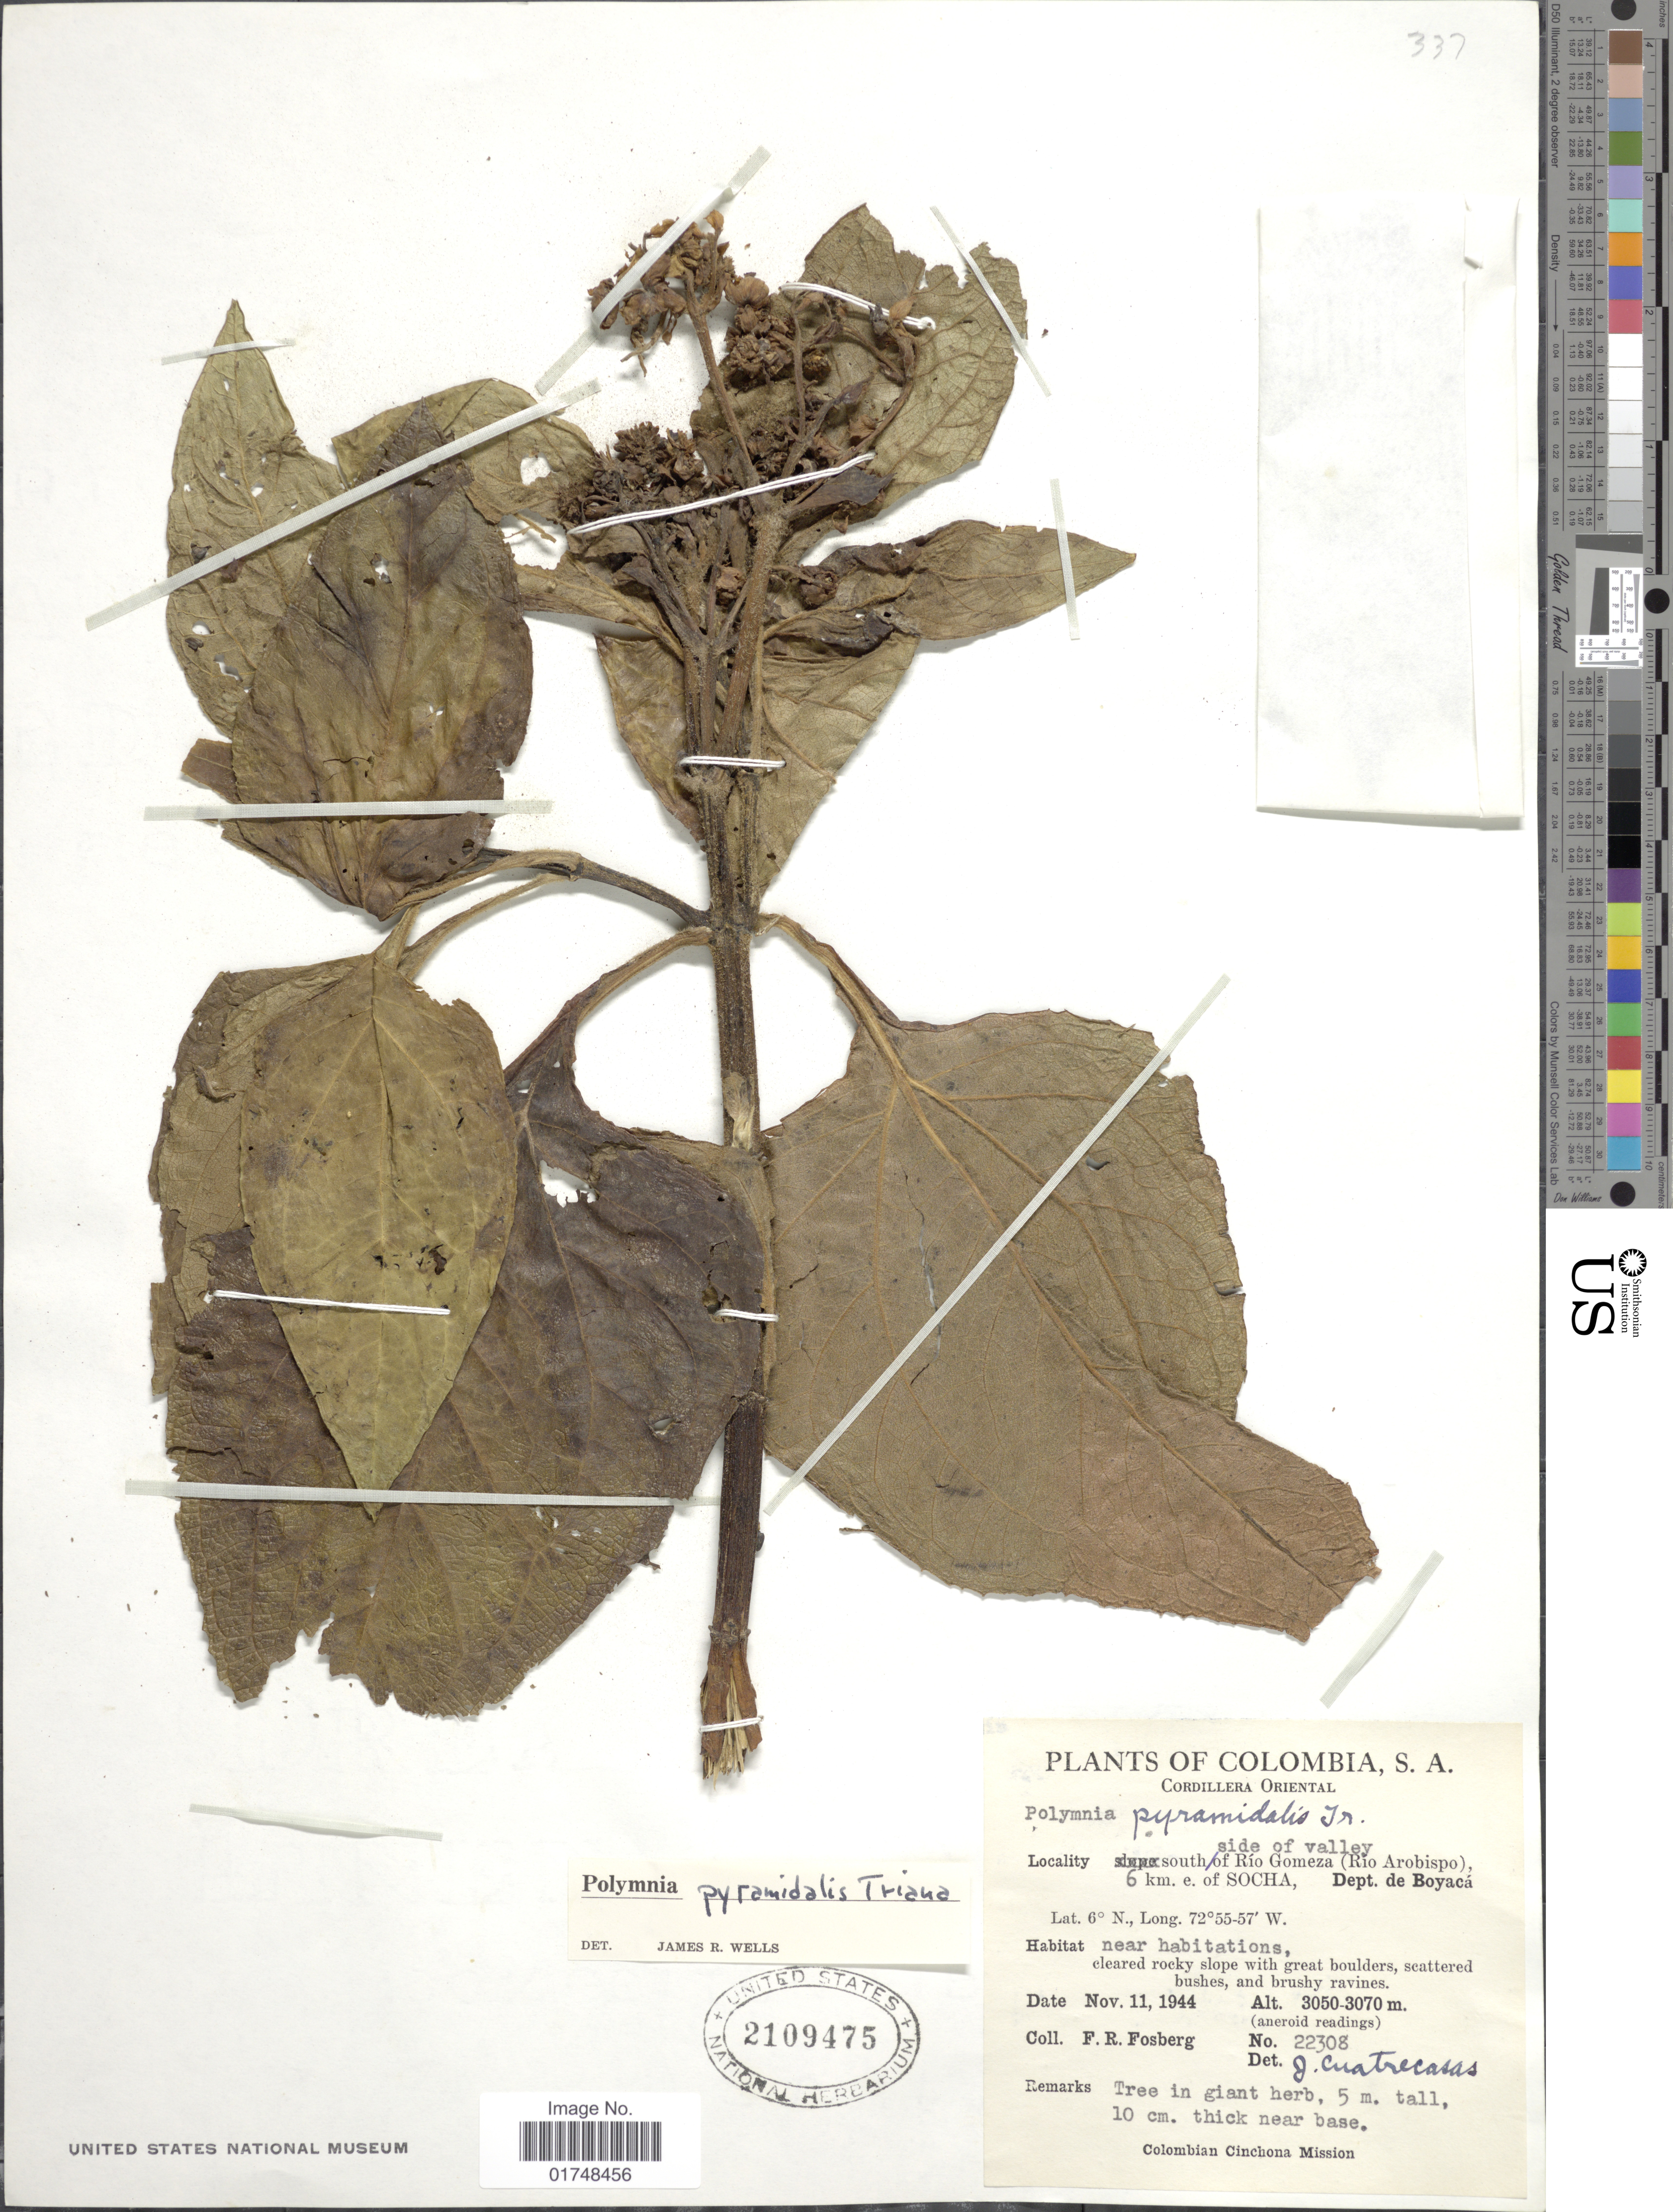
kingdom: Plantae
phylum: Tracheophyta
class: Magnoliopsida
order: Asterales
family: Asteraceae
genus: Smallanthus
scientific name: Smallanthus pyramidalis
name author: (Triana) H. Rob.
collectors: F. R. Fosberg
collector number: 22308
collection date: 1944-11-11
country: Colombia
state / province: Boyacá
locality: Cordillera Oriental, south side of valley of Rio Gomeza (Rio Arobispo), 6 km e. of Socha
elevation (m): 3050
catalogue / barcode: US 2109475